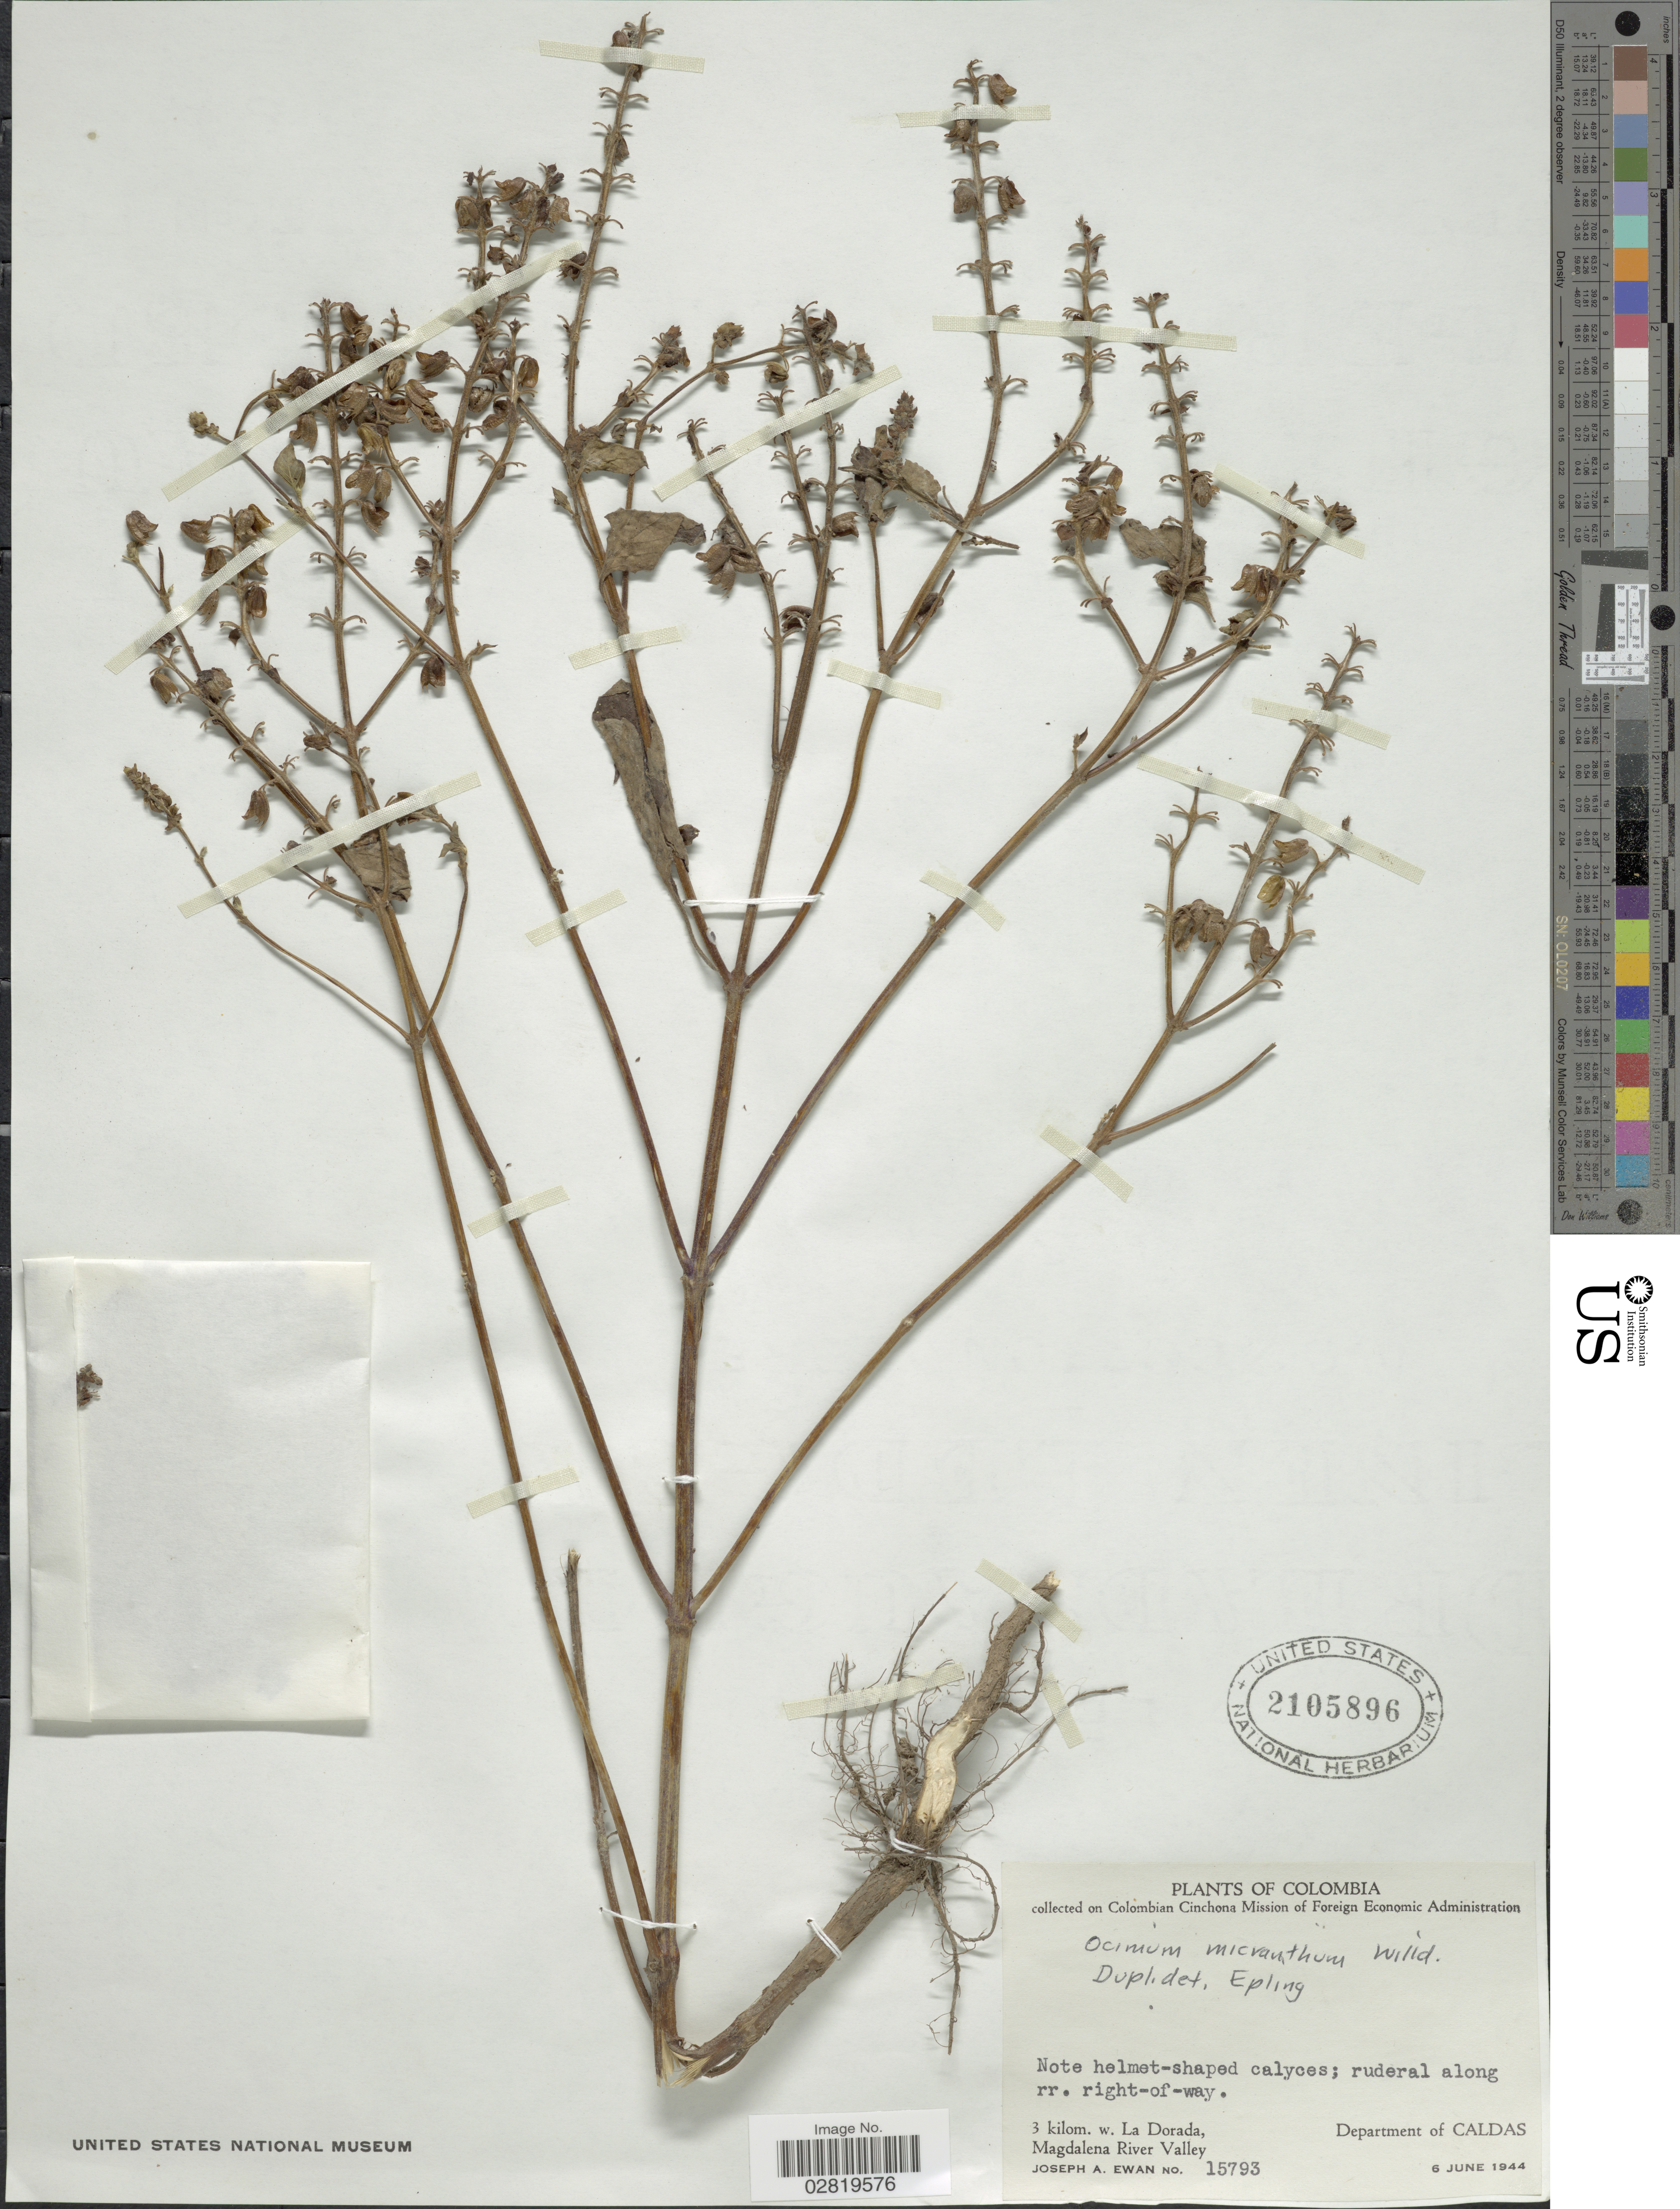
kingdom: Plantae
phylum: Tracheophyta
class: Magnoliopsida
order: Lamiales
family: Lamiaceae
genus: Ocimum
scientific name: Ocimum micranthum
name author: Willd.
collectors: J. A. Ewan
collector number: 15793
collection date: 1944-06-06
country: Colombia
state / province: Caldas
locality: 3 kilom. w. La Dorada, Magdalena River Valley, Department of Caldas.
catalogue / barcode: US 2105896